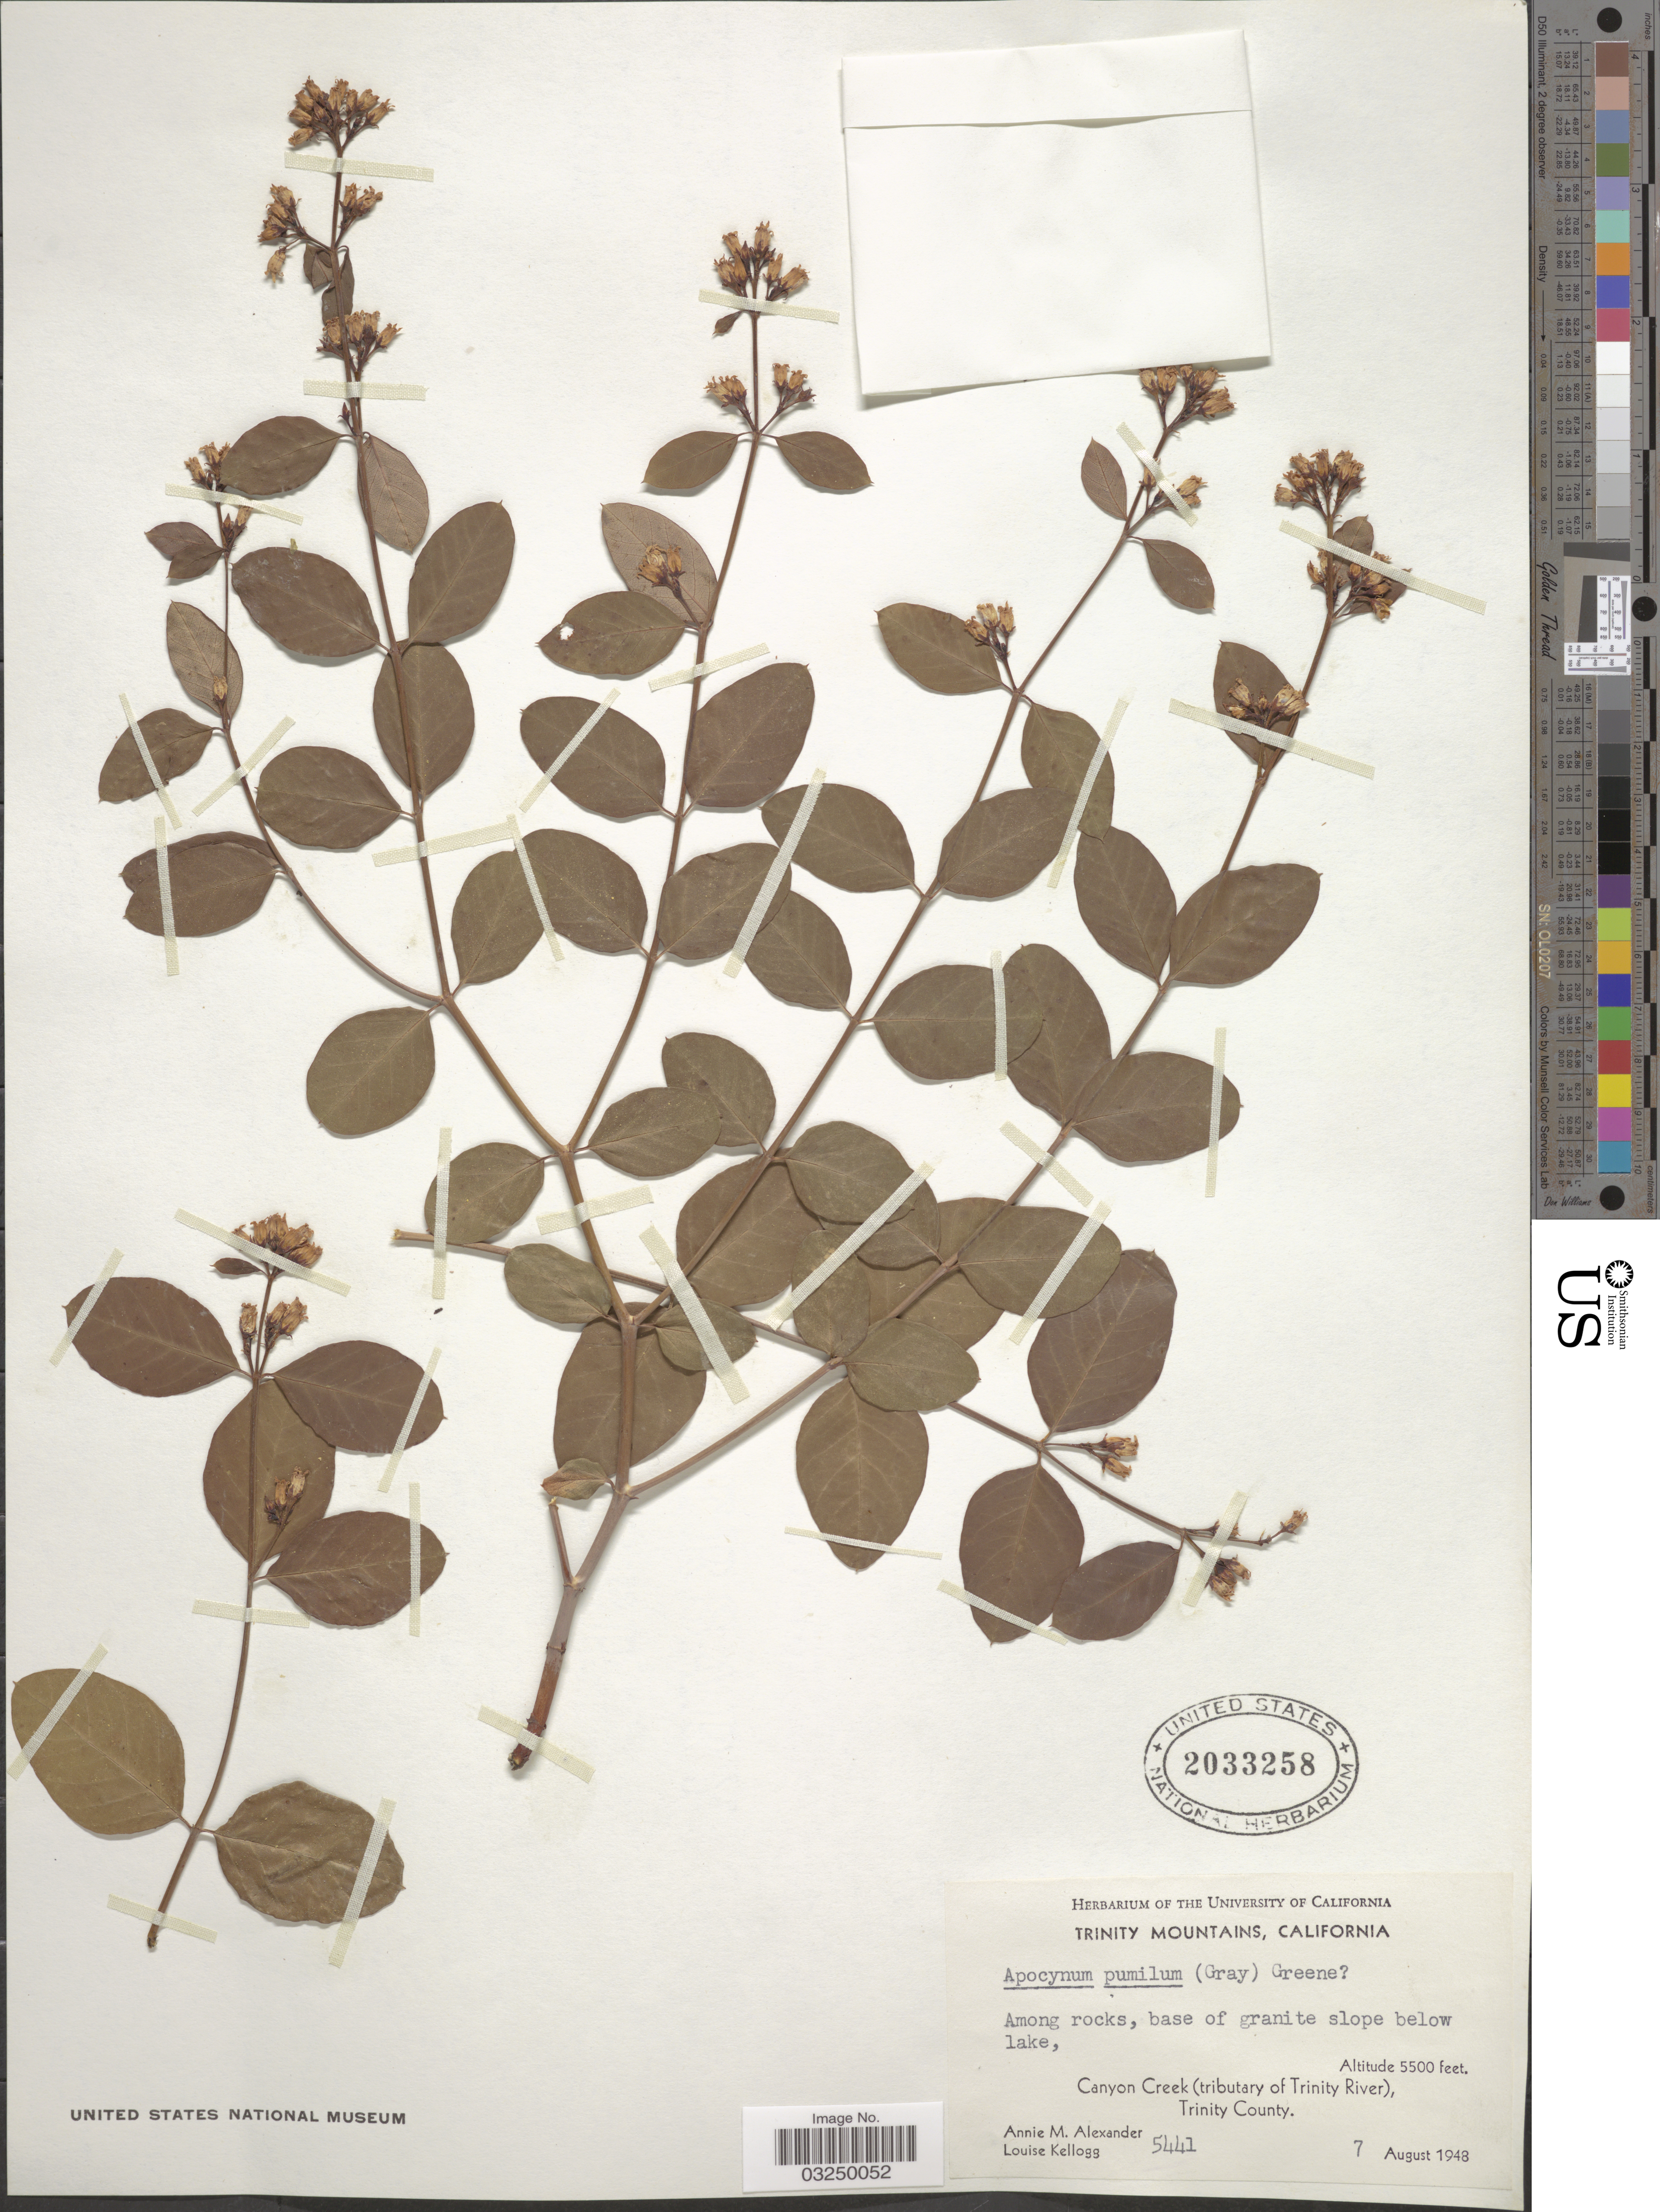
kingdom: Plantae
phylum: Tracheophyta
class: Magnoliopsida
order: Gentianales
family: Apocynaceae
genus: Apocynum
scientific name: Apocynum pumilum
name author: (A. Gray) Greene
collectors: A. M. Alexander & L. Kellogg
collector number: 5441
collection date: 1948-08-07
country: United States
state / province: California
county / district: Trinity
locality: Trinity Mountains. Among rocks, base of granite slope below lake, Canyon Creek (tributary of Trinity River), Trinity County.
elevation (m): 1676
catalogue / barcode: US 2033258